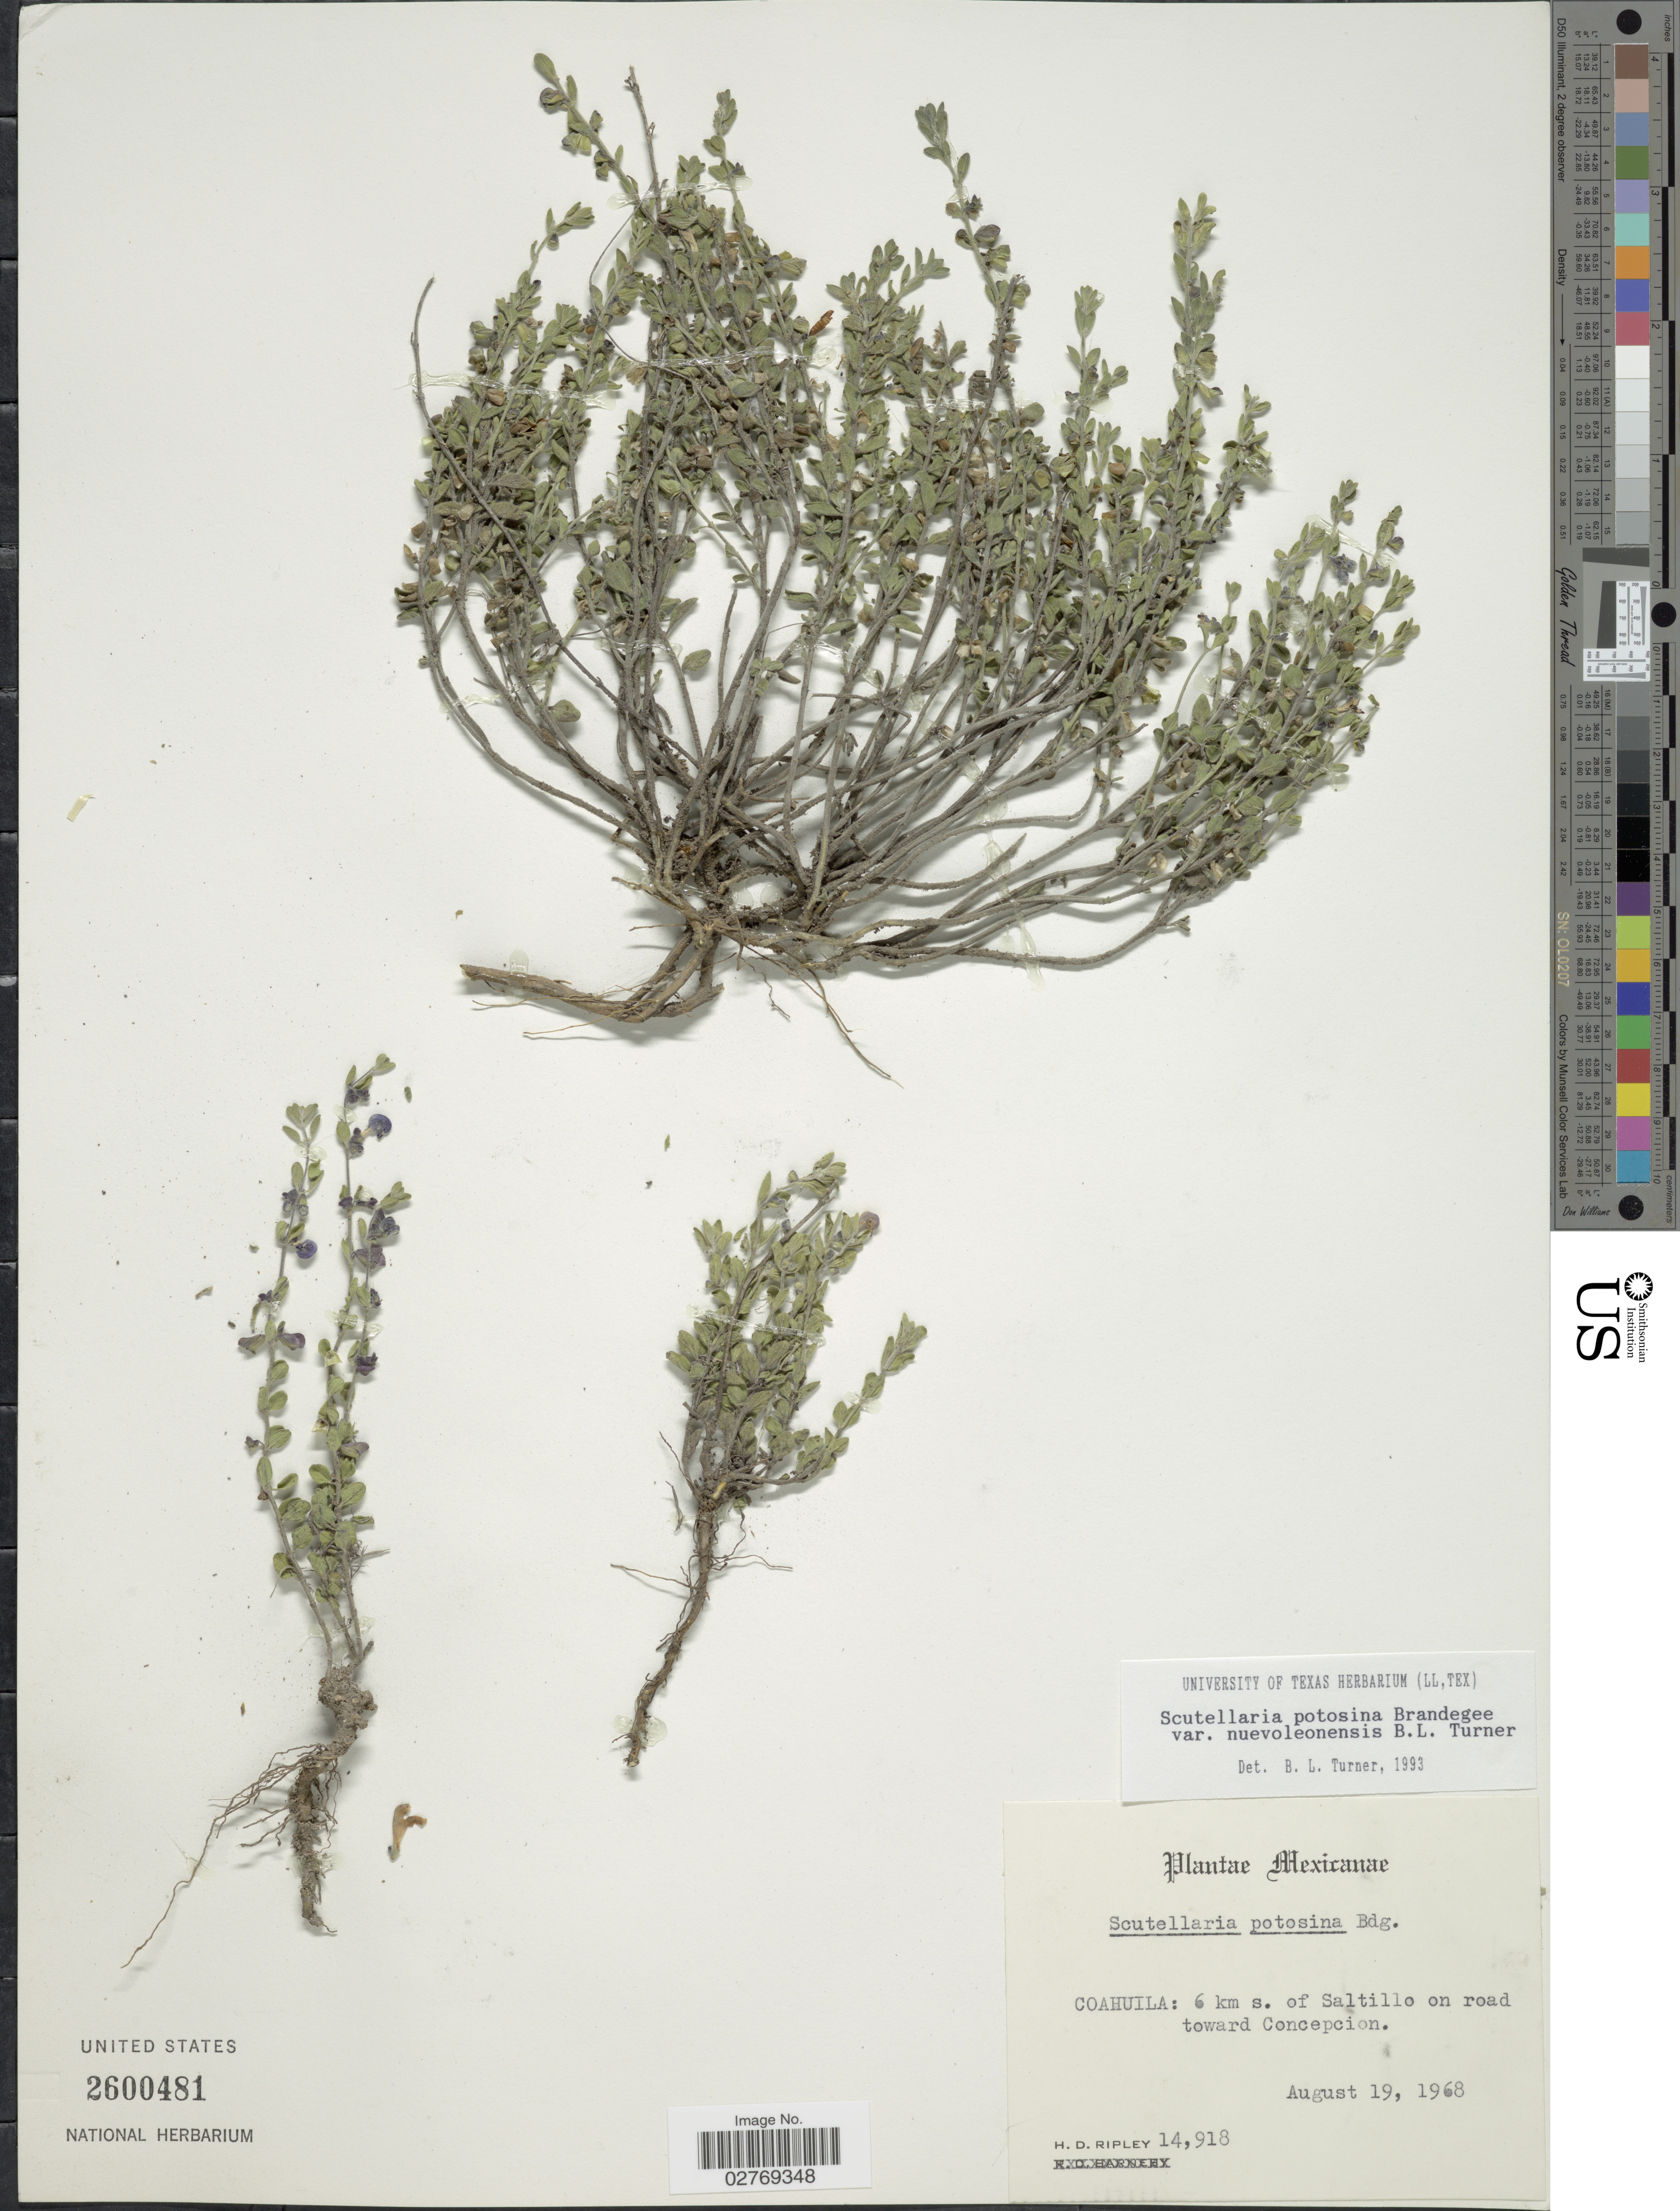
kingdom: Plantae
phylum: Tracheophyta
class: Magnoliopsida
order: Lamiales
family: Lamiaceae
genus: Scutellaria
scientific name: Scutellaria potosina var. nuevoleonensis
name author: Brandegee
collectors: H. Ripley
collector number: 14918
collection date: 1968-08-19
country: Mexico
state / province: Coahuila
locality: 6 km s. of Saltillo on road toward Concepcion.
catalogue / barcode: US 2600481